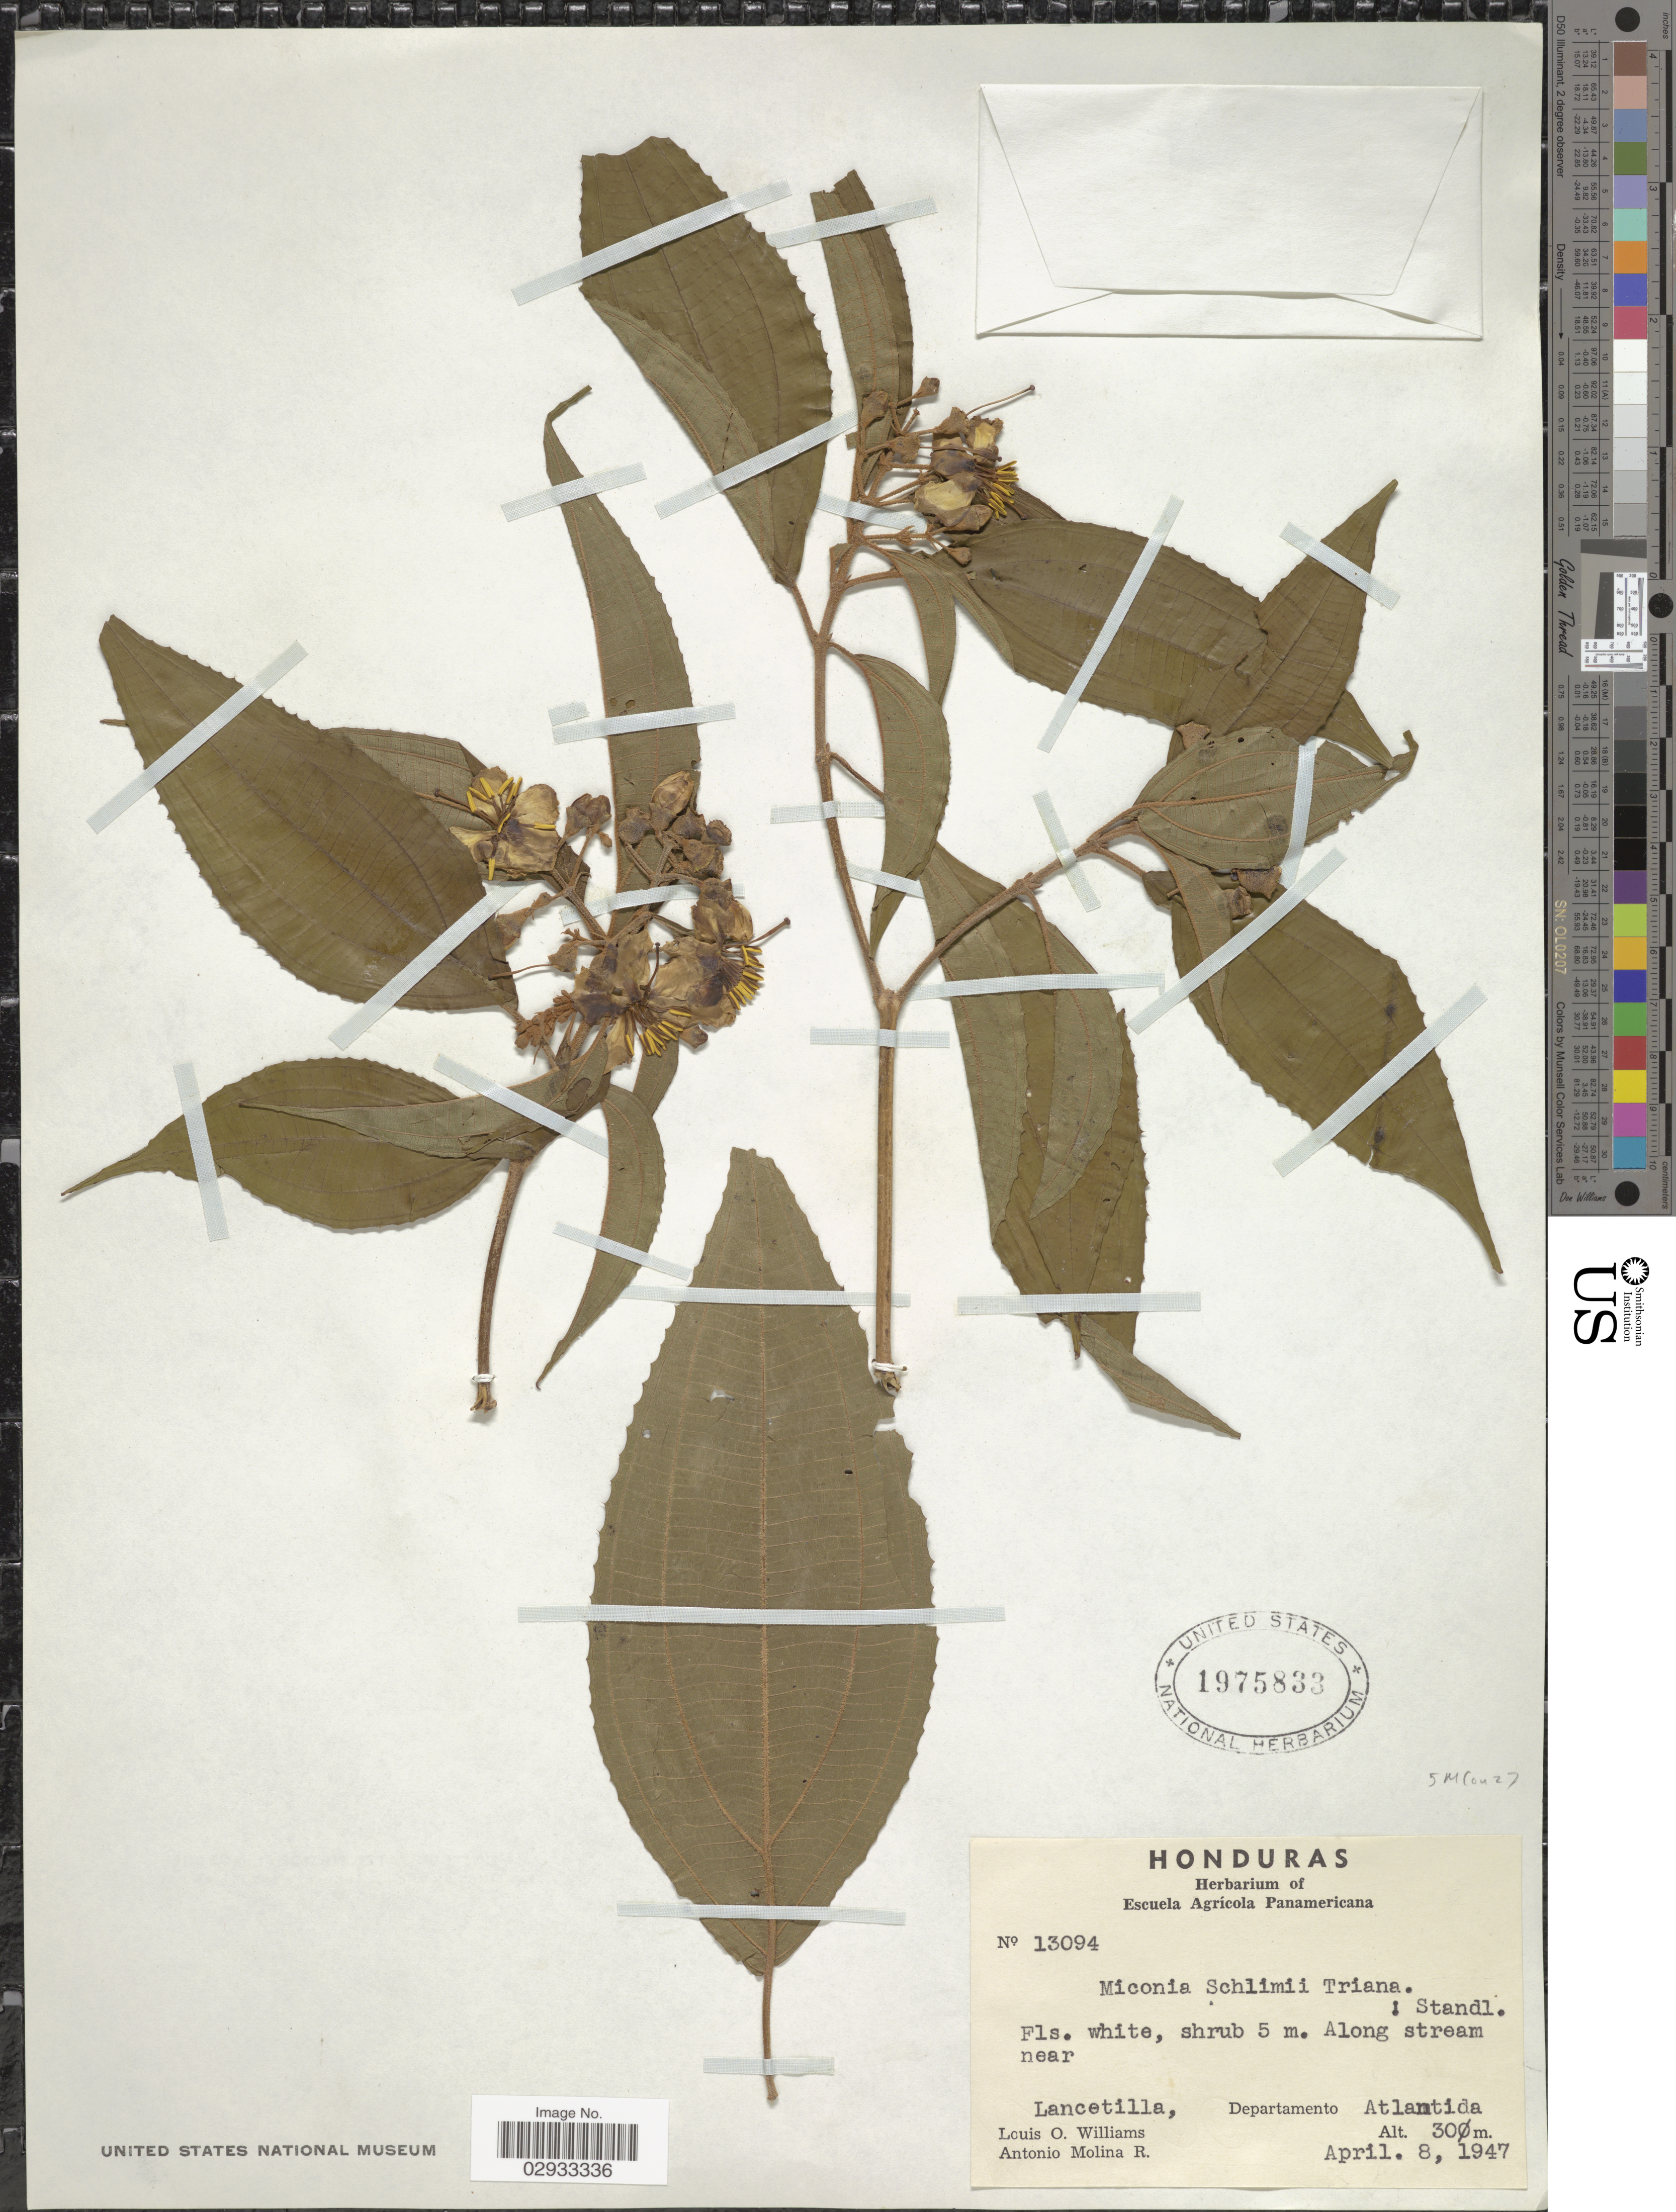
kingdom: Plantae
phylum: Tracheophyta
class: Magnoliopsida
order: Myrtales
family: Melastomataceae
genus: Miconia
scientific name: Miconia schlimii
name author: Triana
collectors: L. O. Williams & A. Molina R.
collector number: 13094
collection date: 1947-04-08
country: Honduras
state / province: Atlántida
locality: Along stream near Lancetilla, Departamento Atlantida.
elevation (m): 30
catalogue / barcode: US 1975833